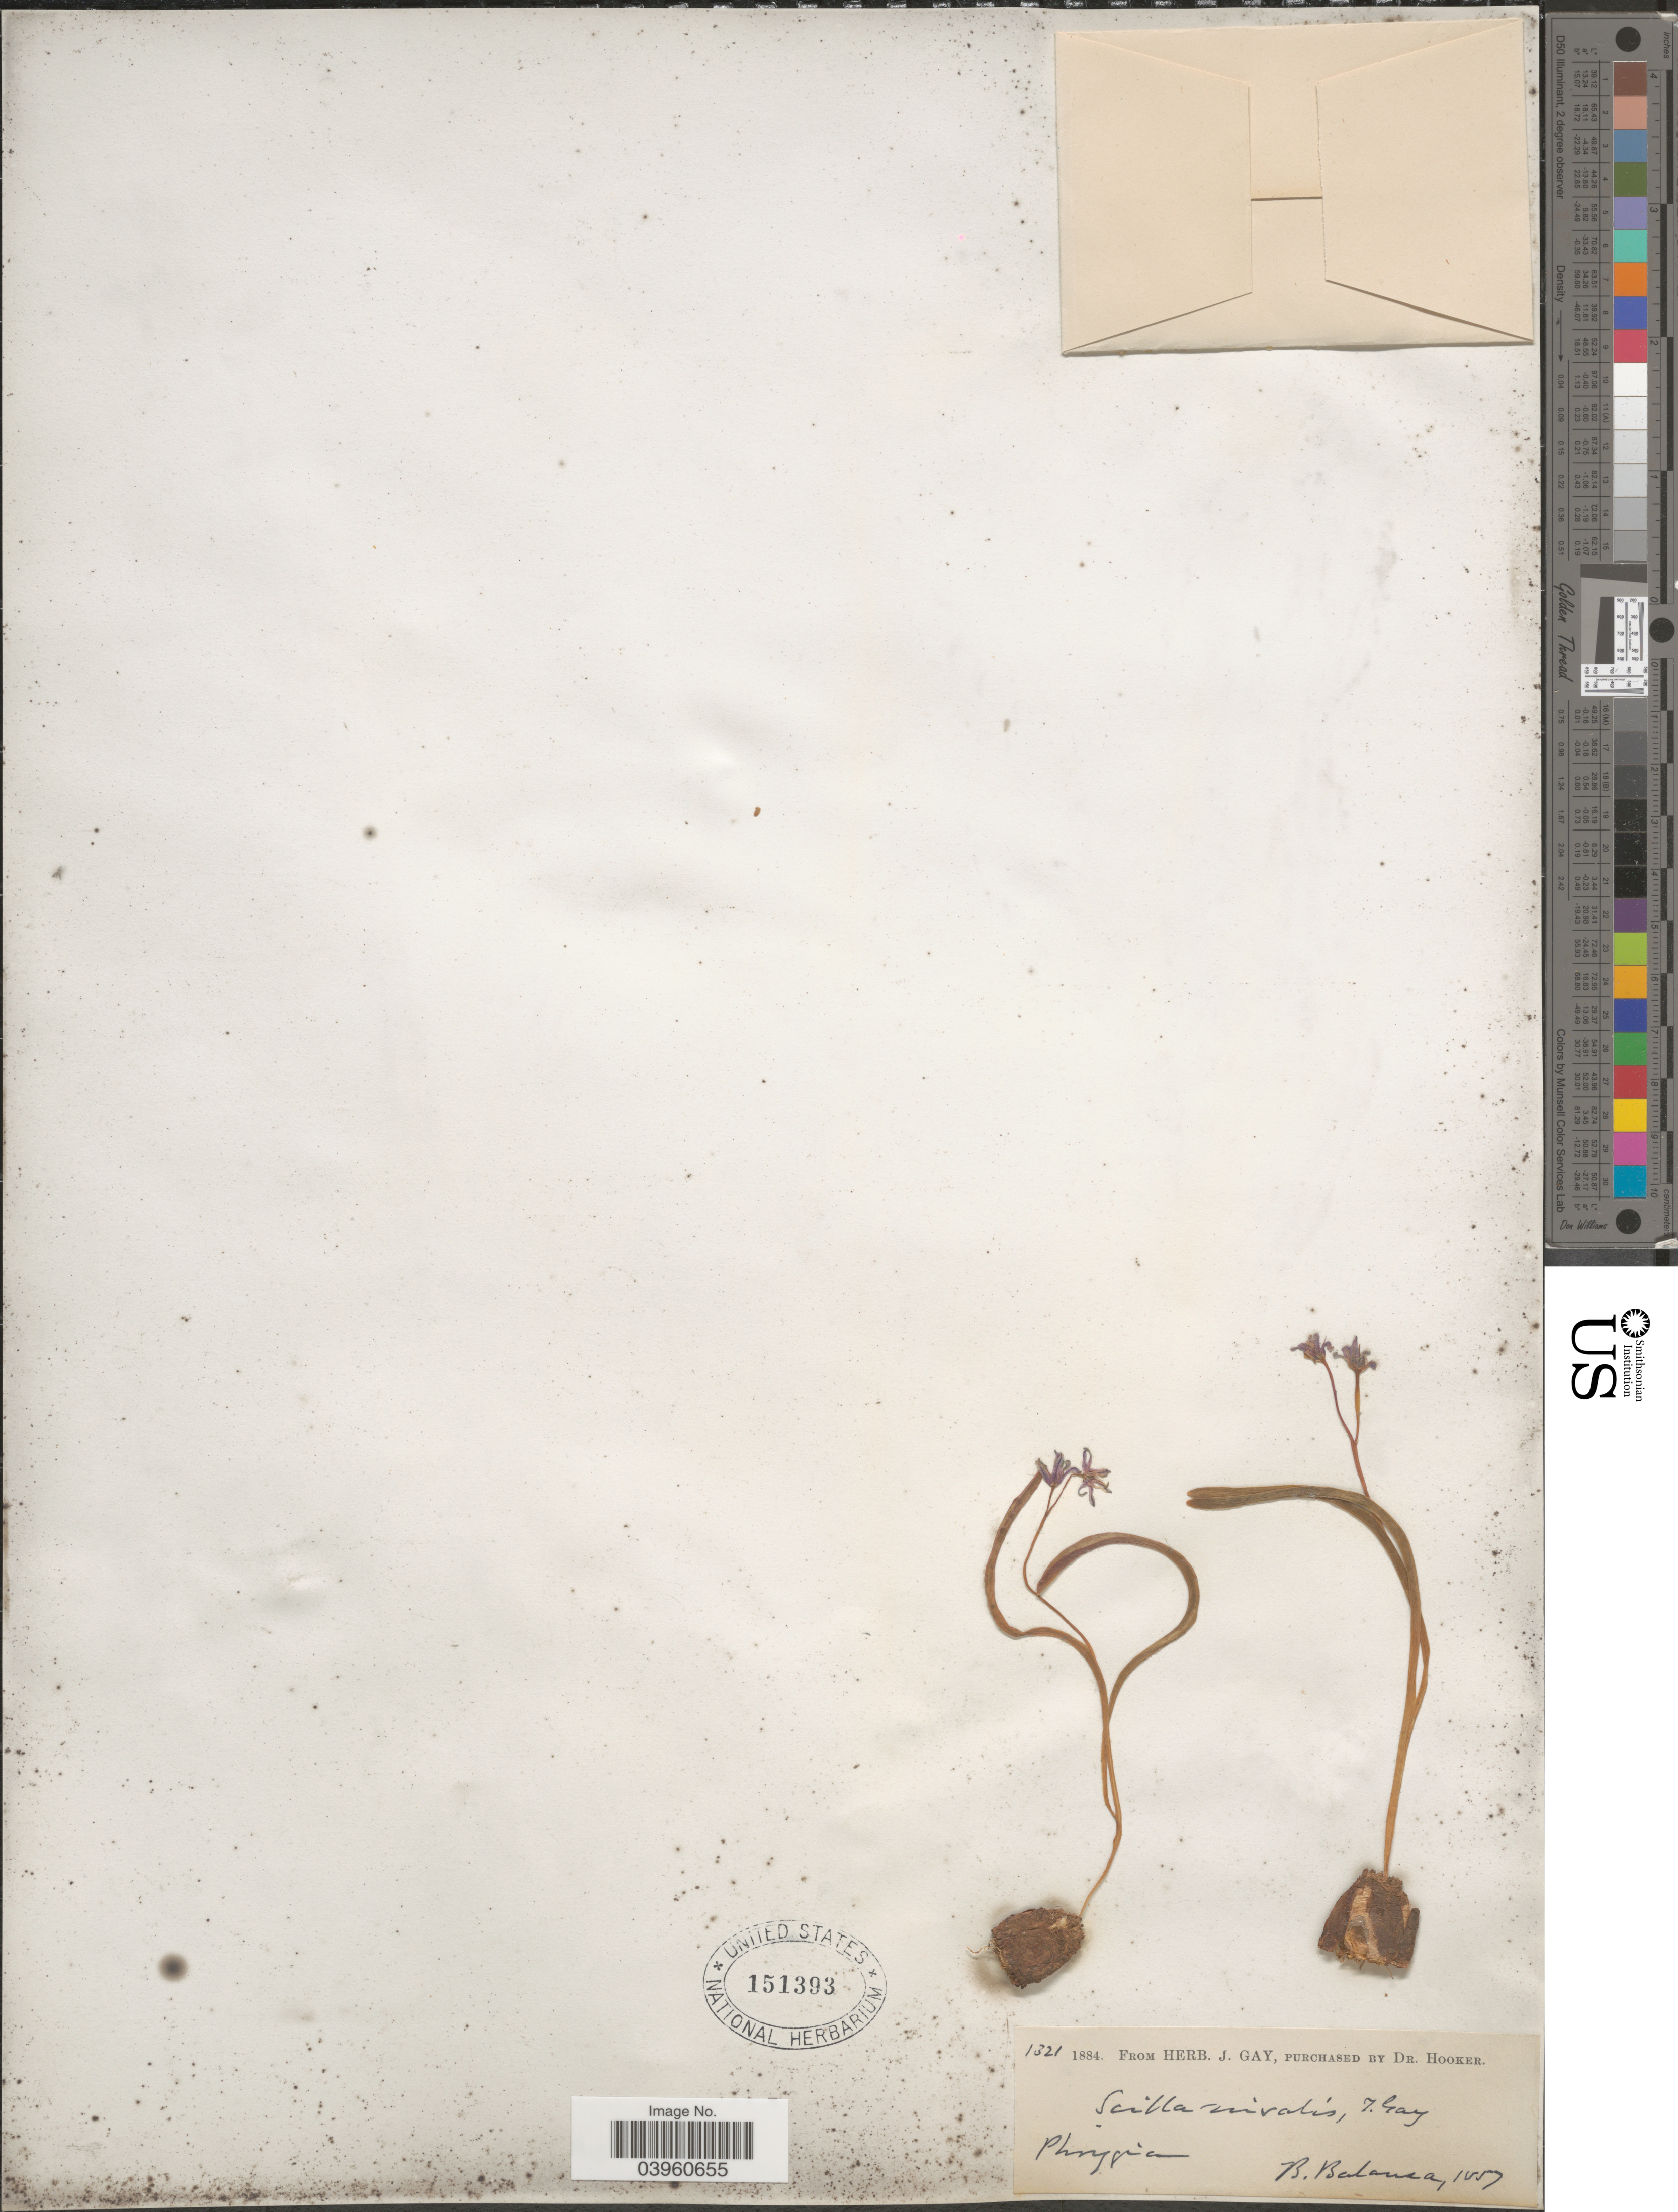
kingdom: Plantae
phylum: Tracheophyta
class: Liliopsida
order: Asparagales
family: Asparagaceae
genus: Scilla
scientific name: Scilla nivalis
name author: Boiss.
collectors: B. Balansa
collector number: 1321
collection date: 1857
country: Turkey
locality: Phrygie.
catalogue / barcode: US 151393